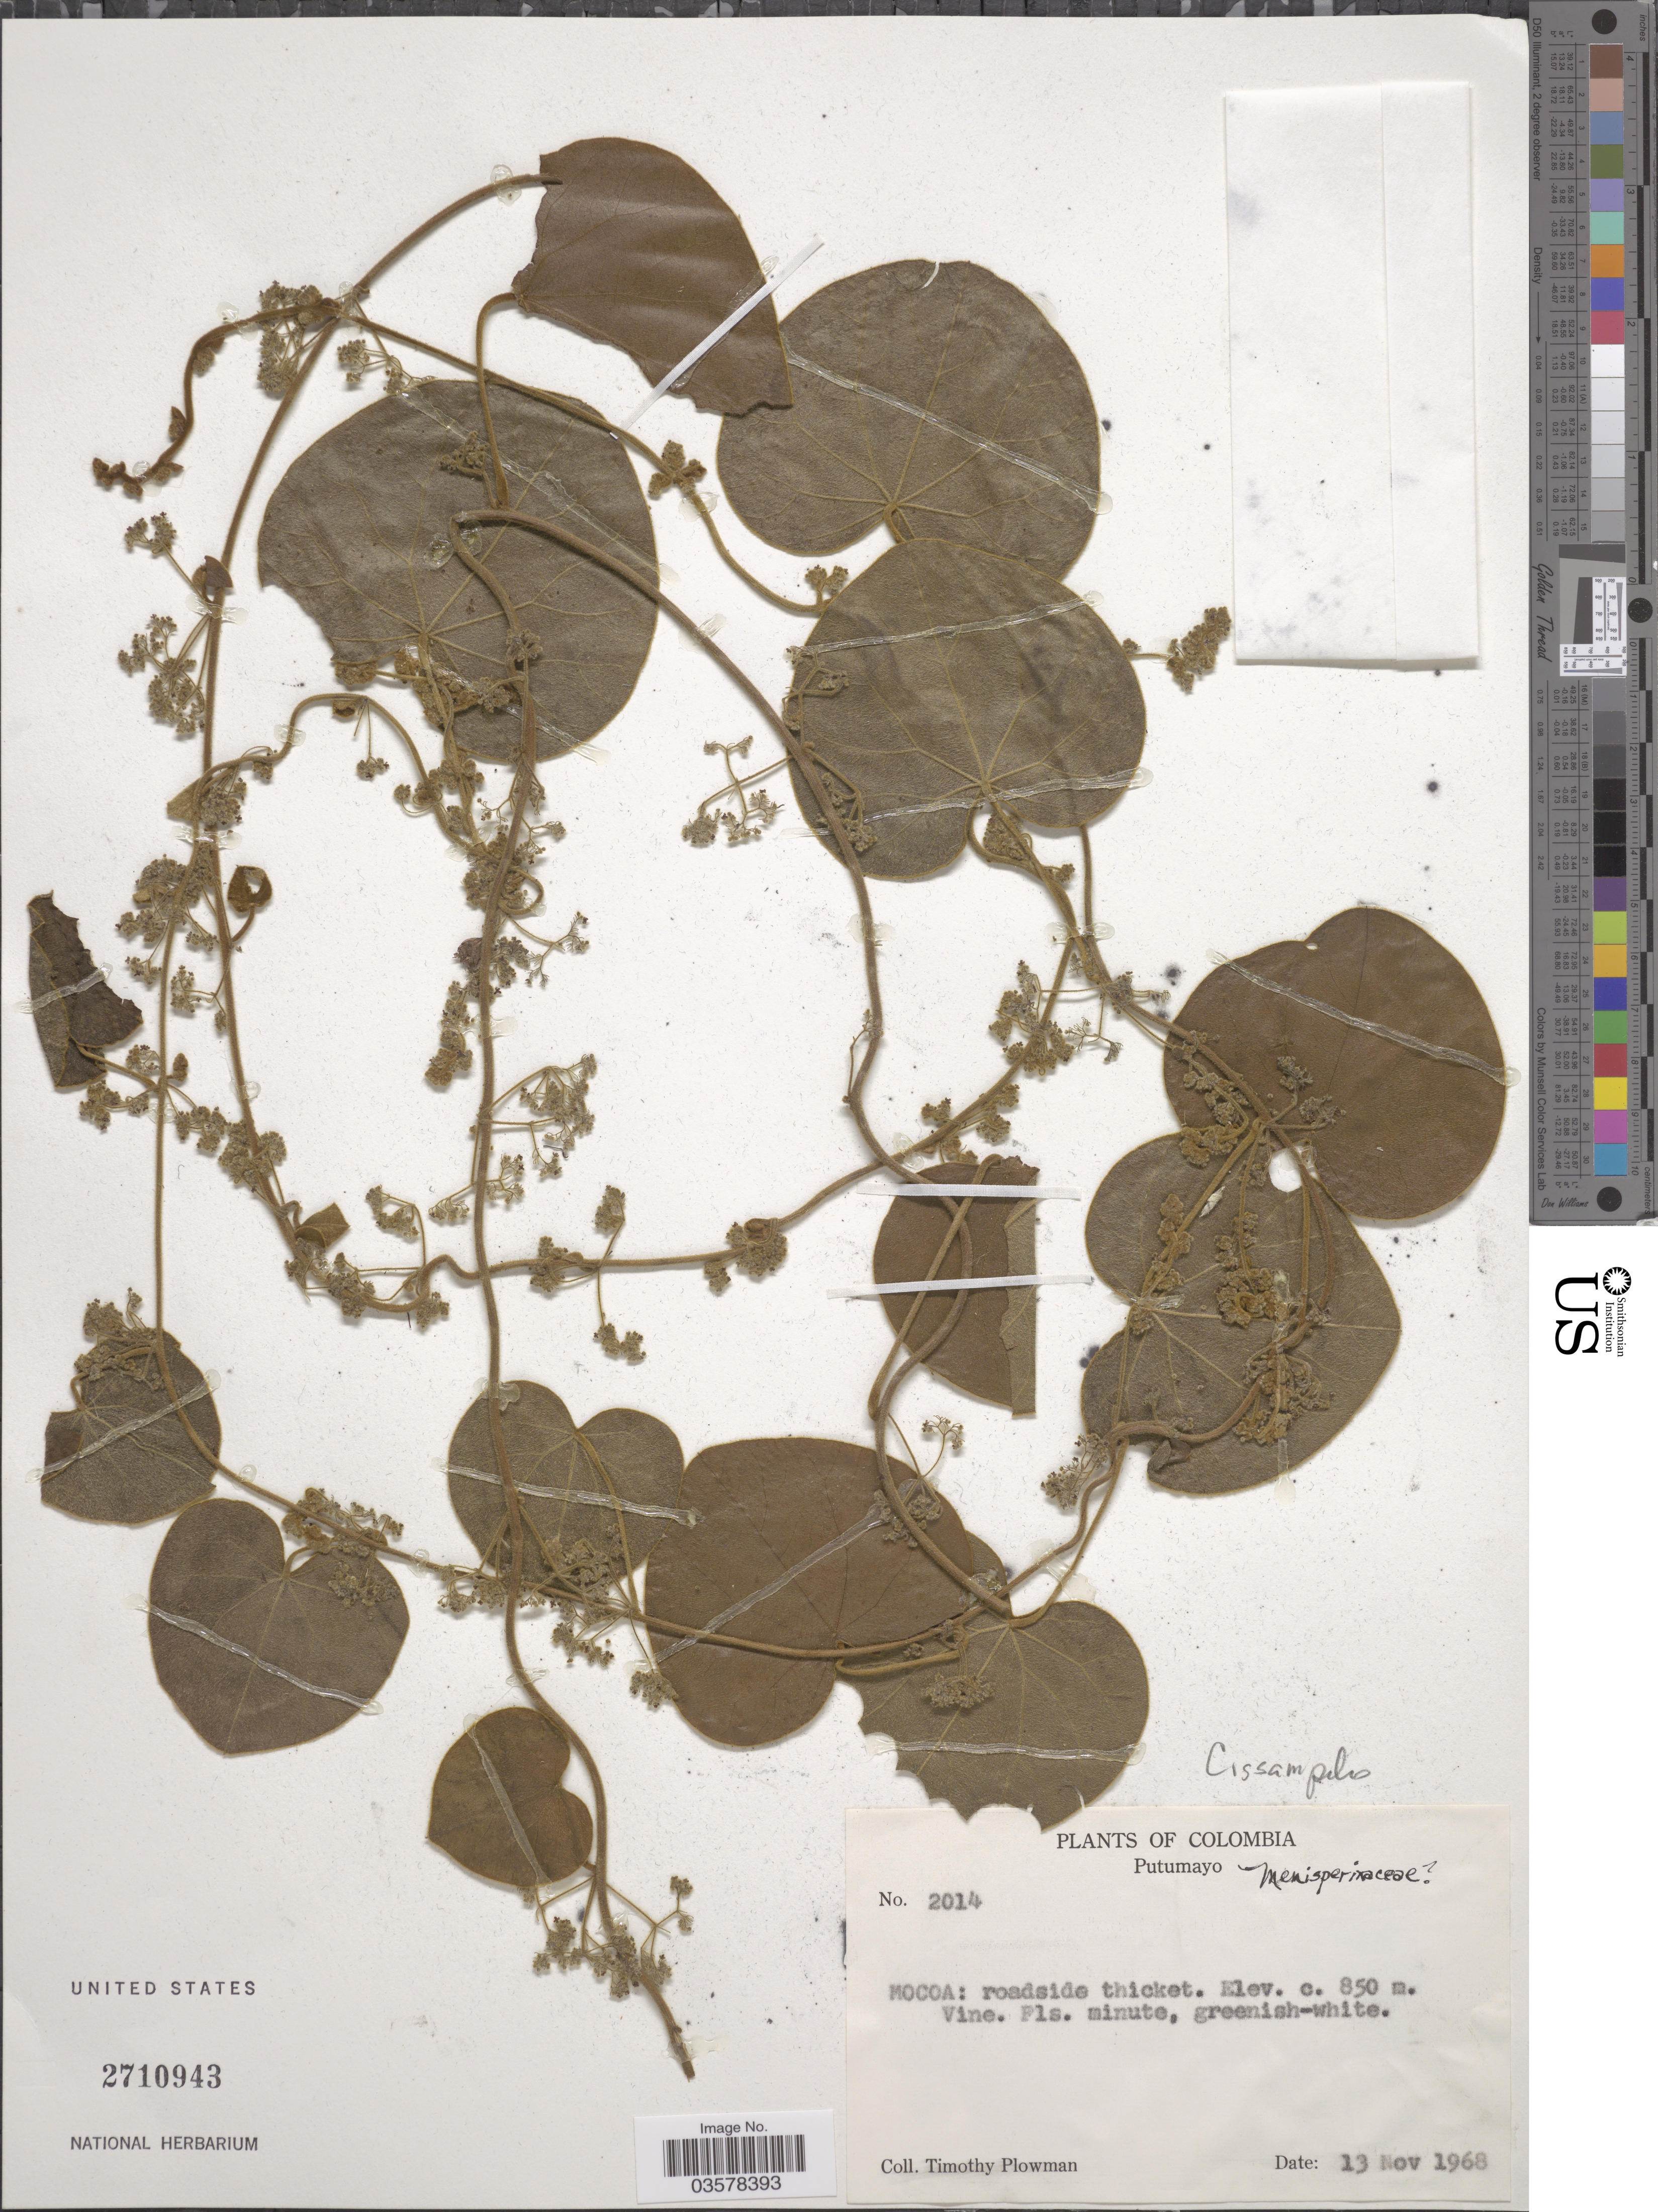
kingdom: Plantae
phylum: Tracheophyta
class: Magnoliopsida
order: Ranunculales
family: Menispermaceae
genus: Cissampelos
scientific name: Cissampelos sp.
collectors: T. Plowman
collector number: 2014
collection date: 1968-11-13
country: Colombia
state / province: Putumayo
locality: Mocoa: roadside thicket.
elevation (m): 850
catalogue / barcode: US 2710943